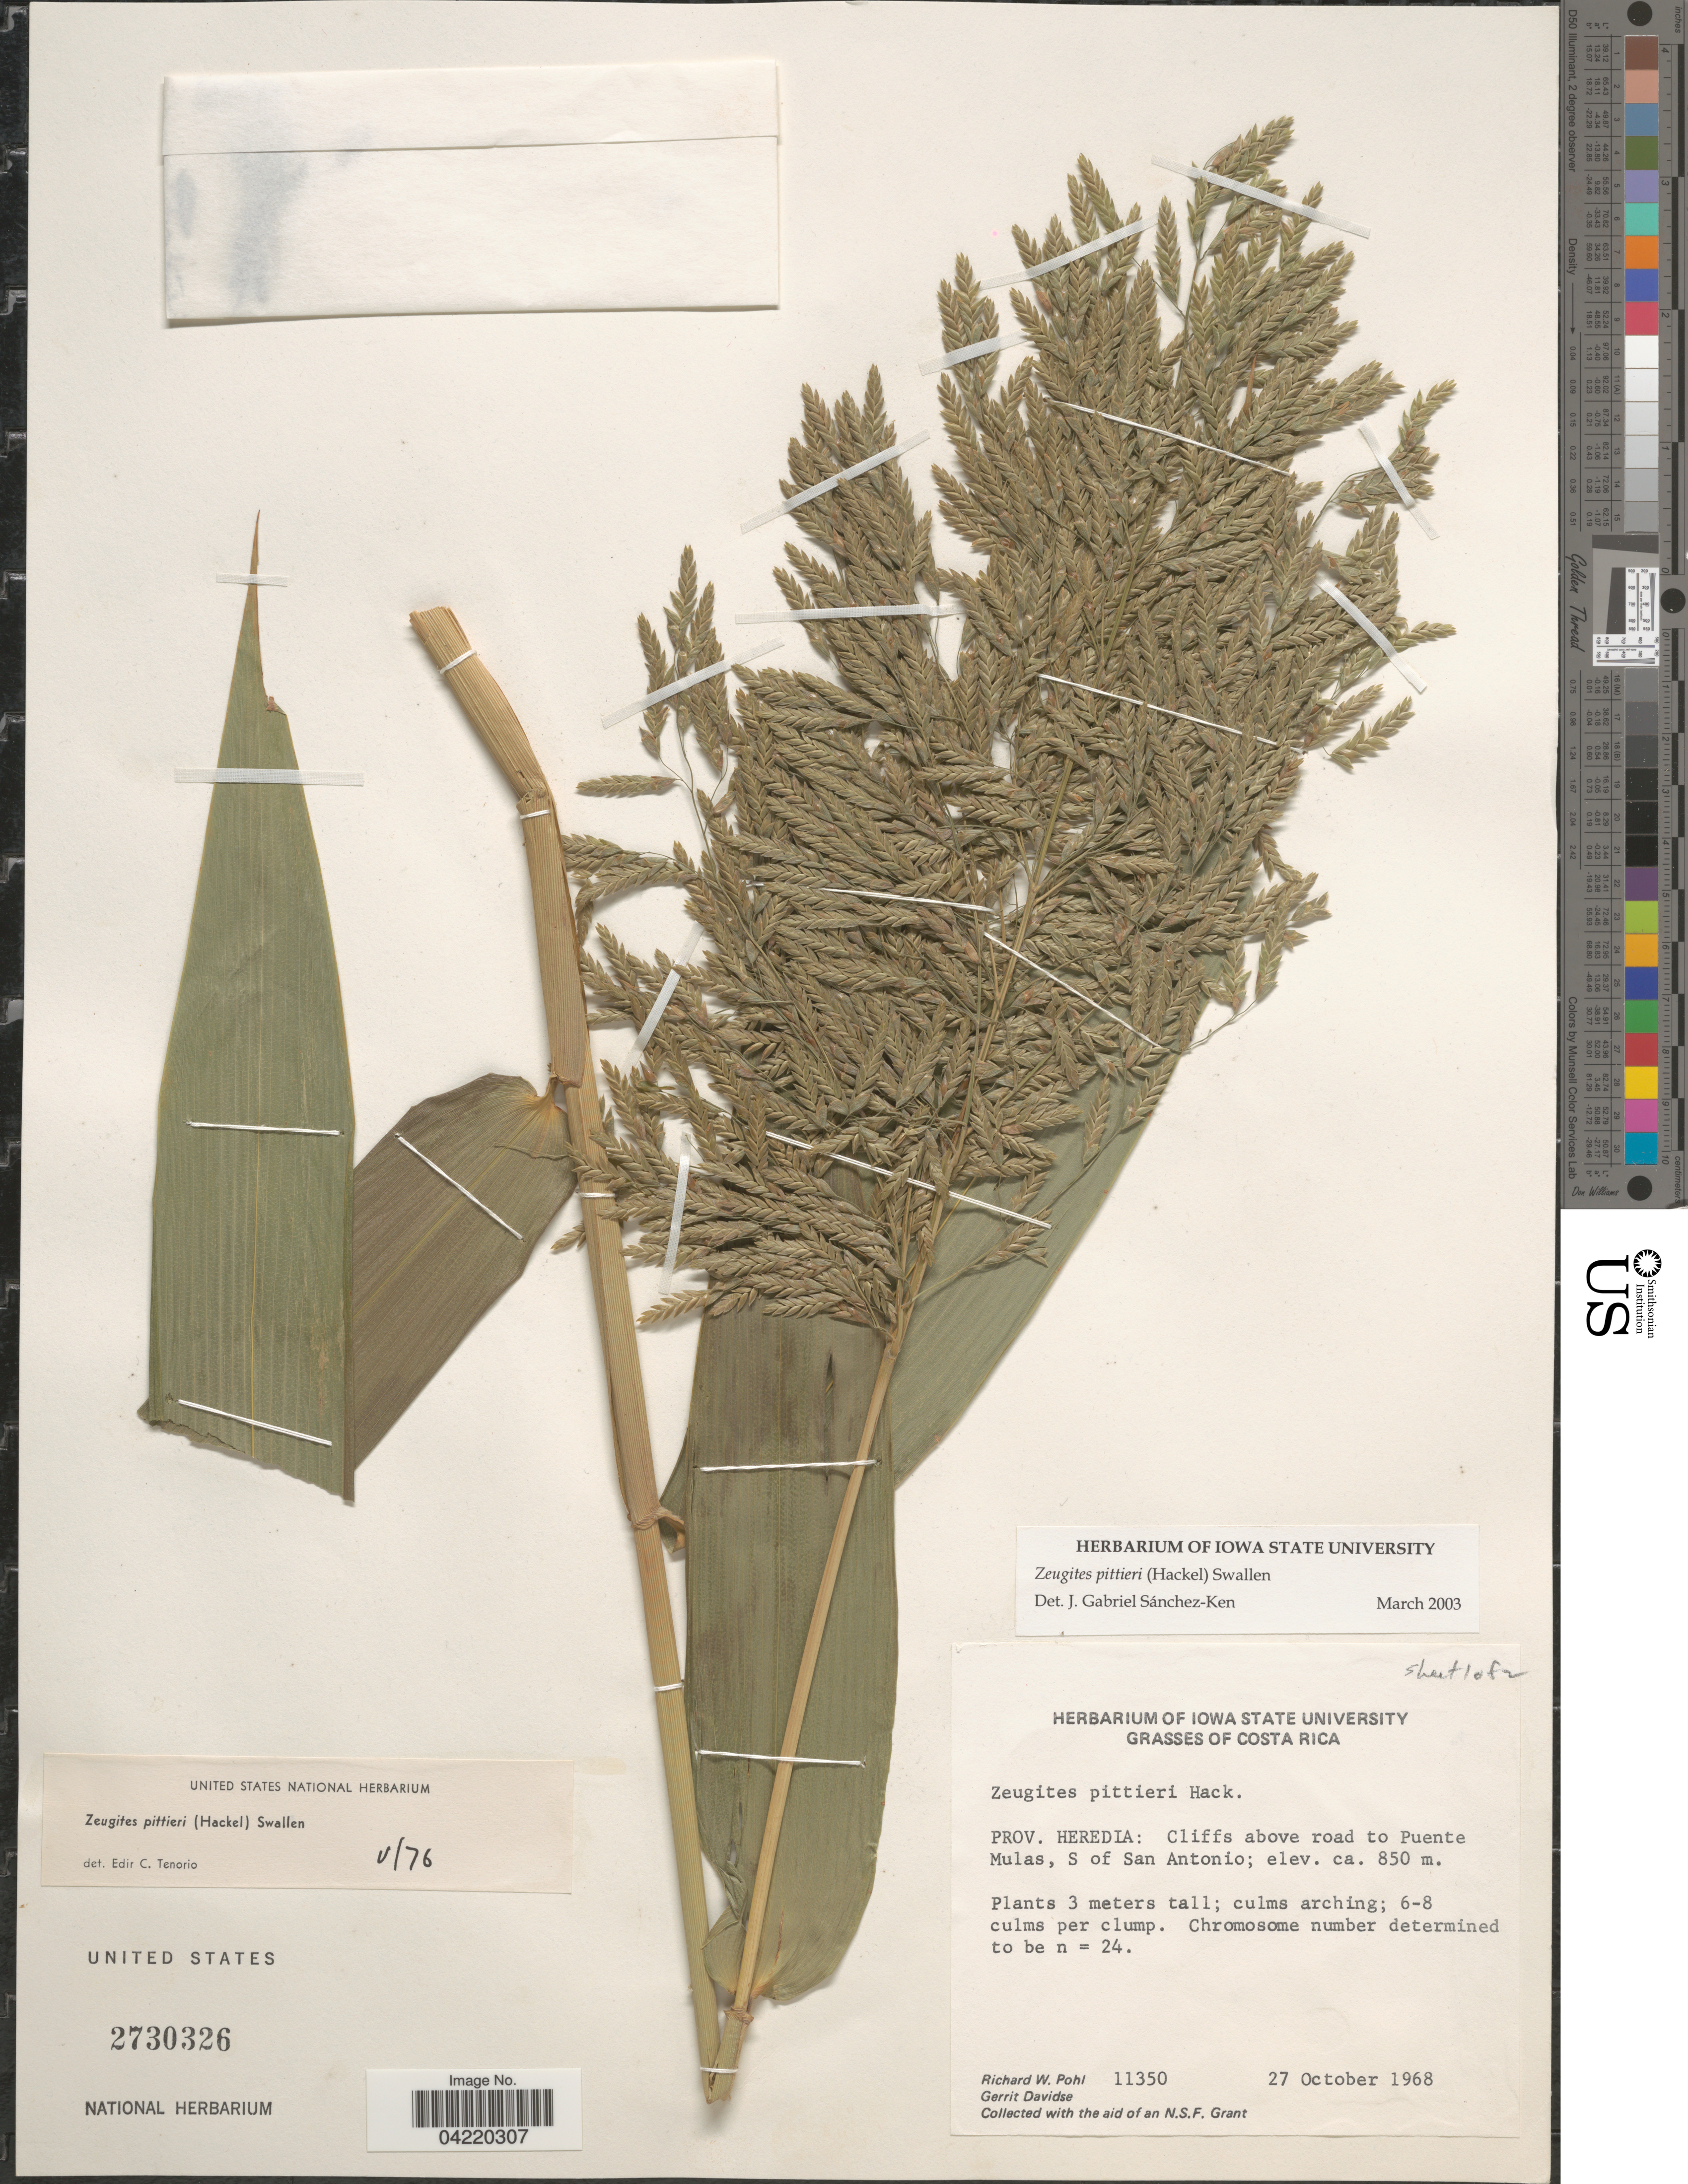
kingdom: Plantae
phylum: Tracheophyta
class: Liliopsida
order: Poales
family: Poaceae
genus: Zeugites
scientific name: Zeugites pittieri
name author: Hack.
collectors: R. W. Pohl & G. Davidse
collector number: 11350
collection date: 1968-10-27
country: Costa Rica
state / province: Heredia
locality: Cliffs above road to Puente Mulas, S of San Antonio.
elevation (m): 850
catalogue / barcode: US 2730326